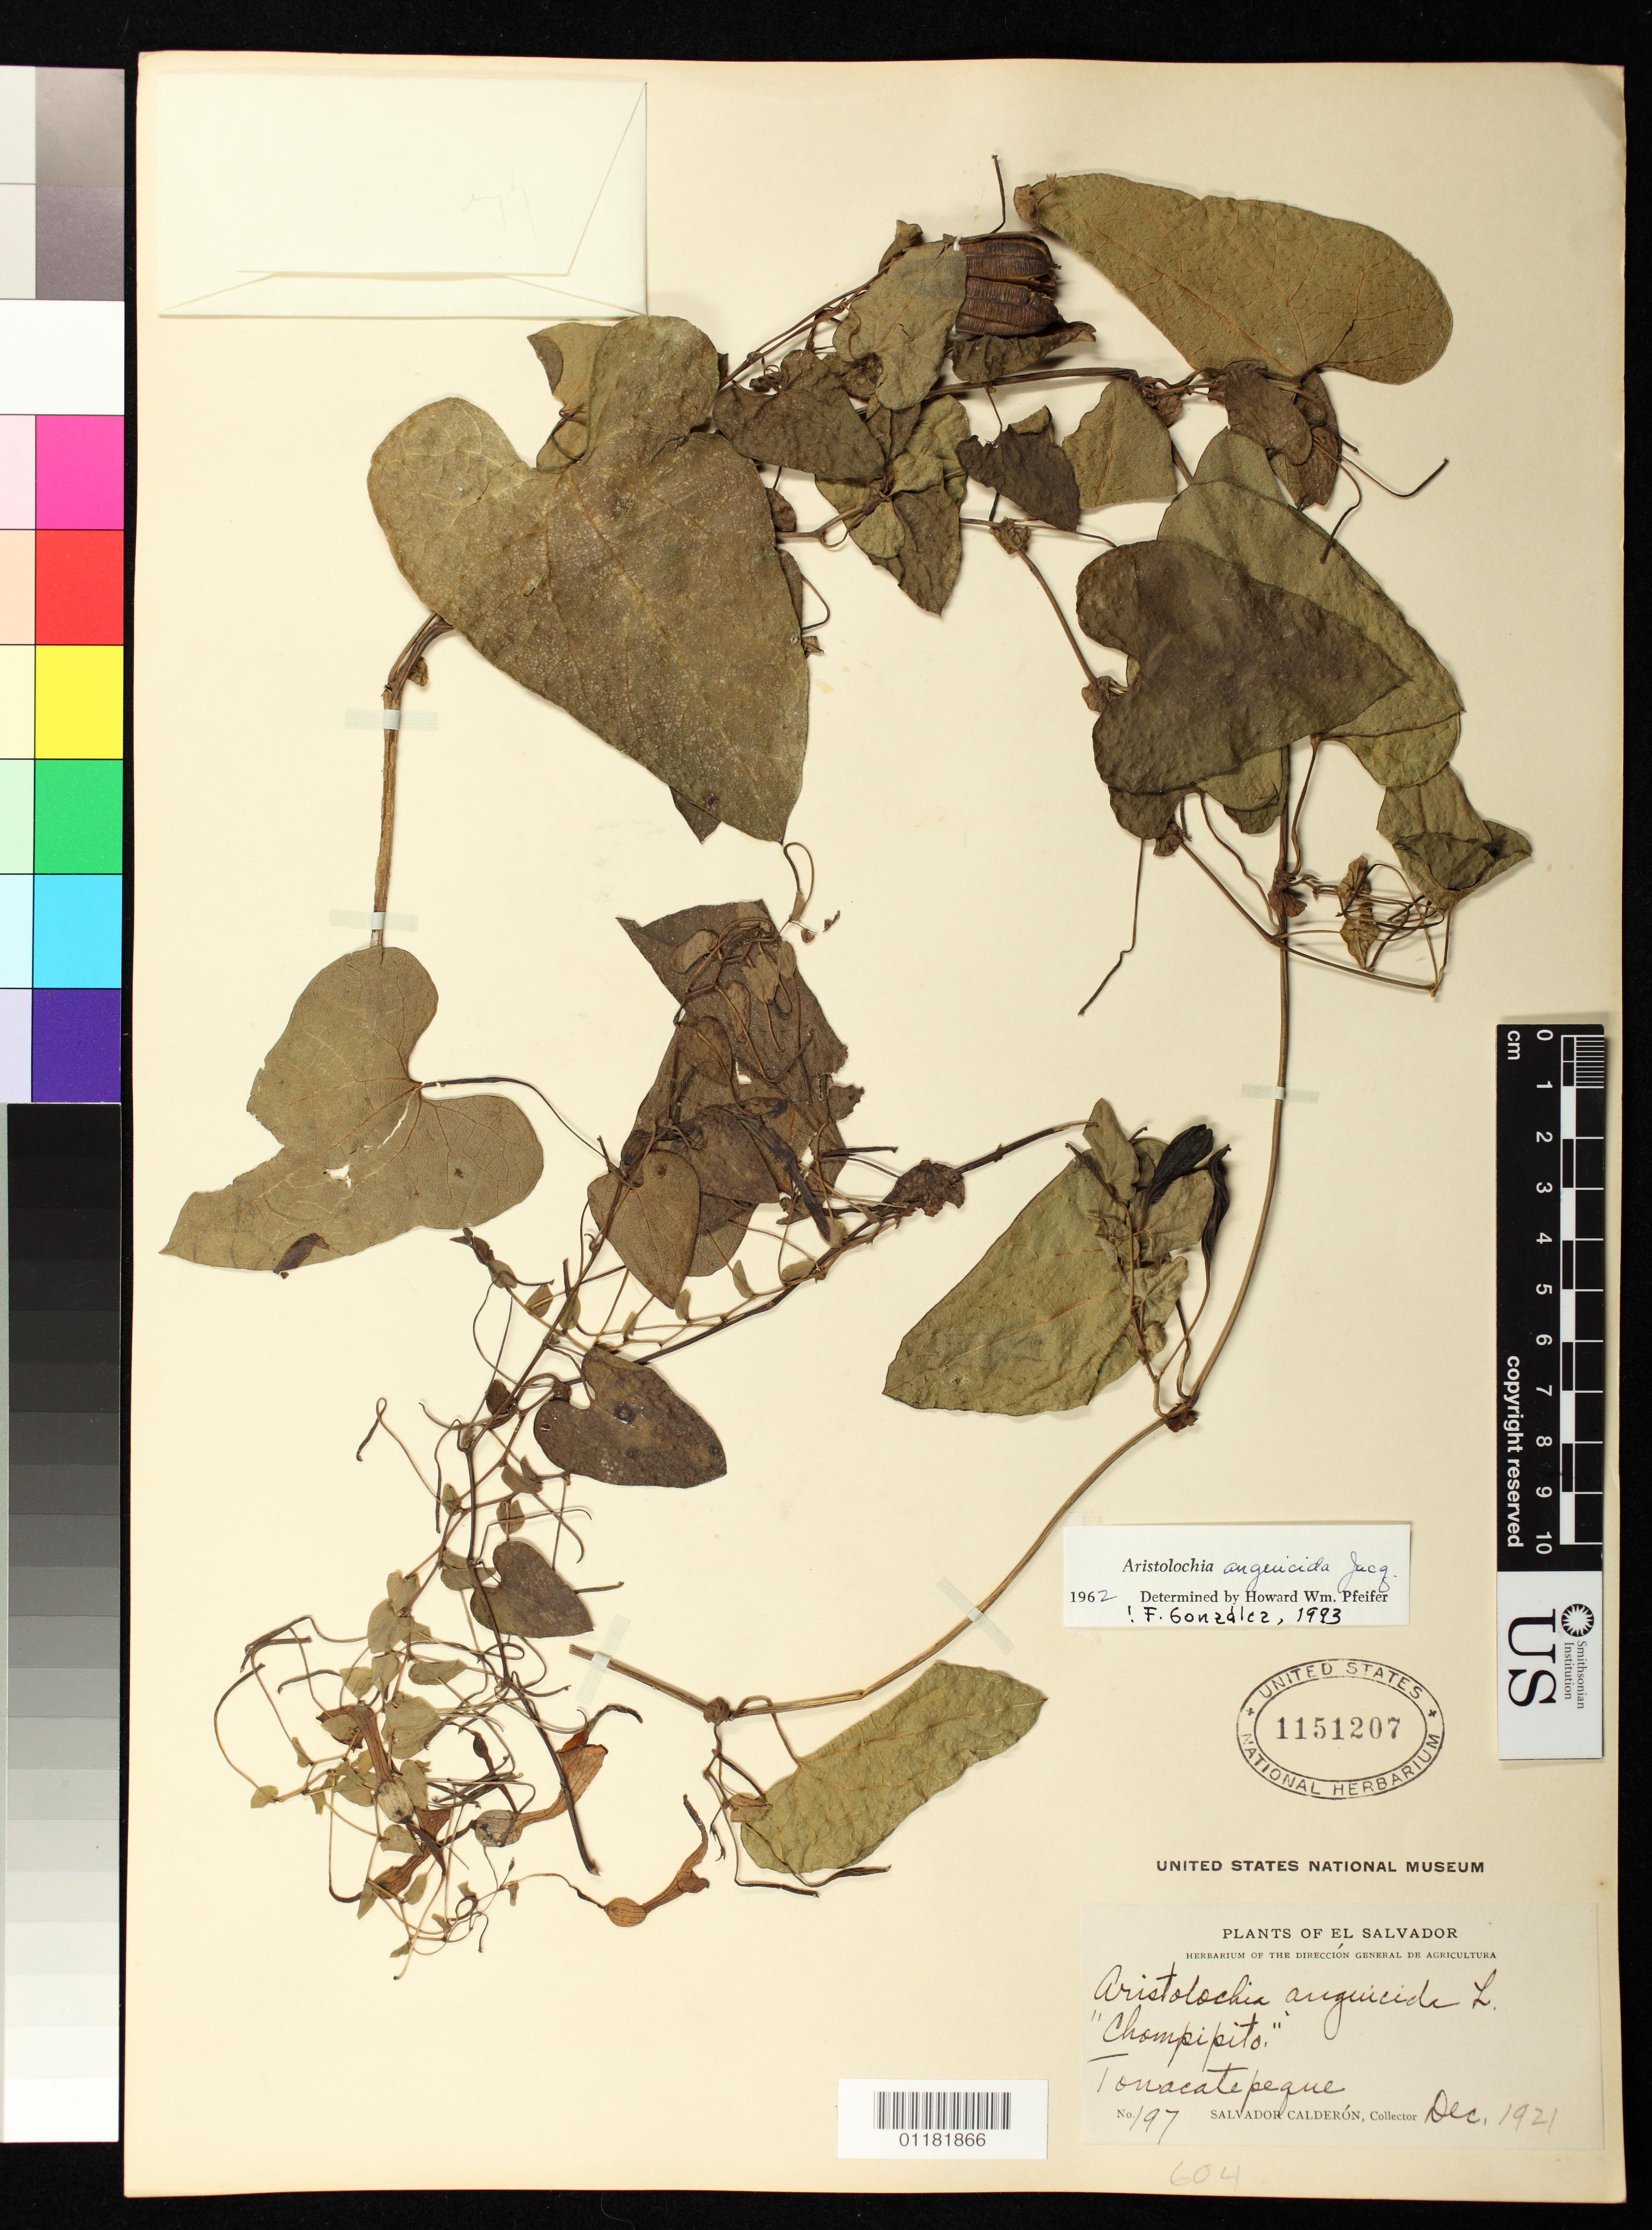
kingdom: Plantae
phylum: Tracheophyta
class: Magnoliopsida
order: Piperales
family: Aristolochiaceae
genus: Aristolochia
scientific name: Aristolochia anguicida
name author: Jacq.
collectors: S. Calderón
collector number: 197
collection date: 1921-12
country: El Salvador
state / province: San Salvador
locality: Tonacatepeque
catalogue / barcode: US 1151207